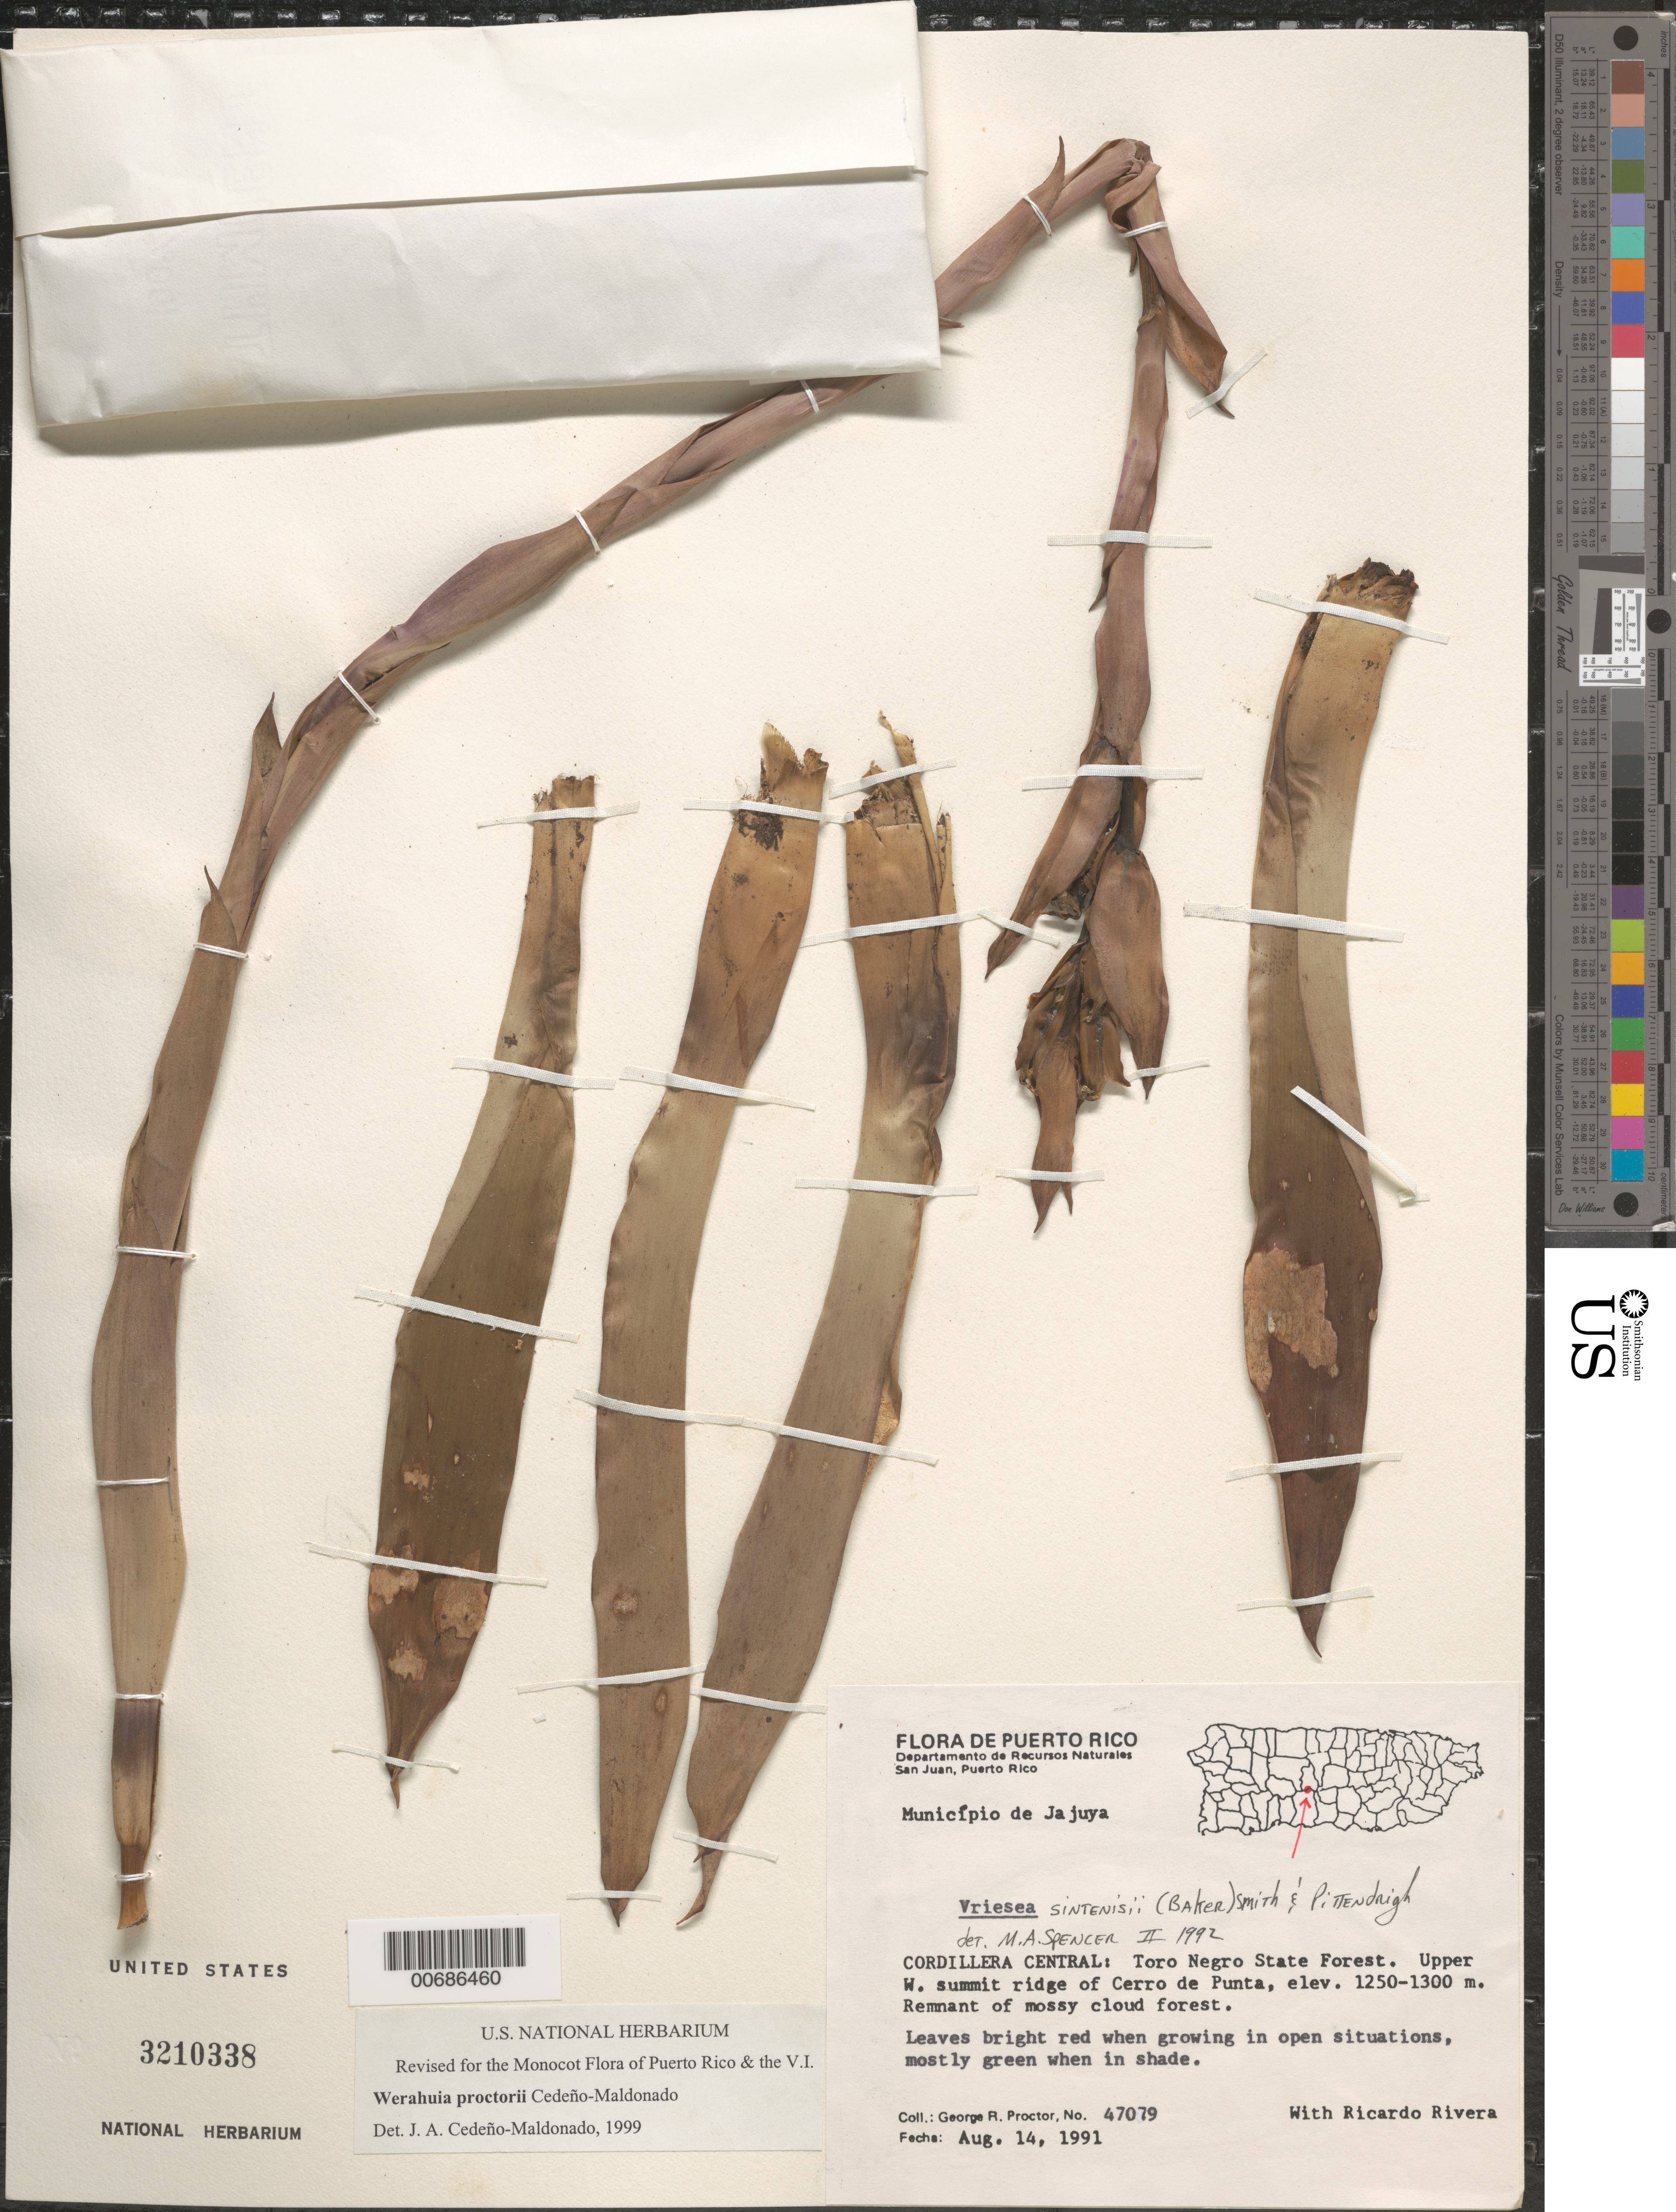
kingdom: Plantae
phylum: Tracheophyta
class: Liliopsida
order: Poales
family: Bromeliaceae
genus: Werauhia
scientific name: Werauhia proctorii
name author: Cedeño-Mald.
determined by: Cedeño-Maldonado, J. A.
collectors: G. R. Proctor & R. Rivera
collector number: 47079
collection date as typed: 14 Aug 1991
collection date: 1991-08-14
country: Puerto Rico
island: Greater Antilles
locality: Município de Ja juya; Cordillera Central: Toro Negro State Forest. Upper W summit ridge of Cerro de Punta.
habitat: Remnant of mossy cloud forest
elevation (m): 1250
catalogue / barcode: US 3210338